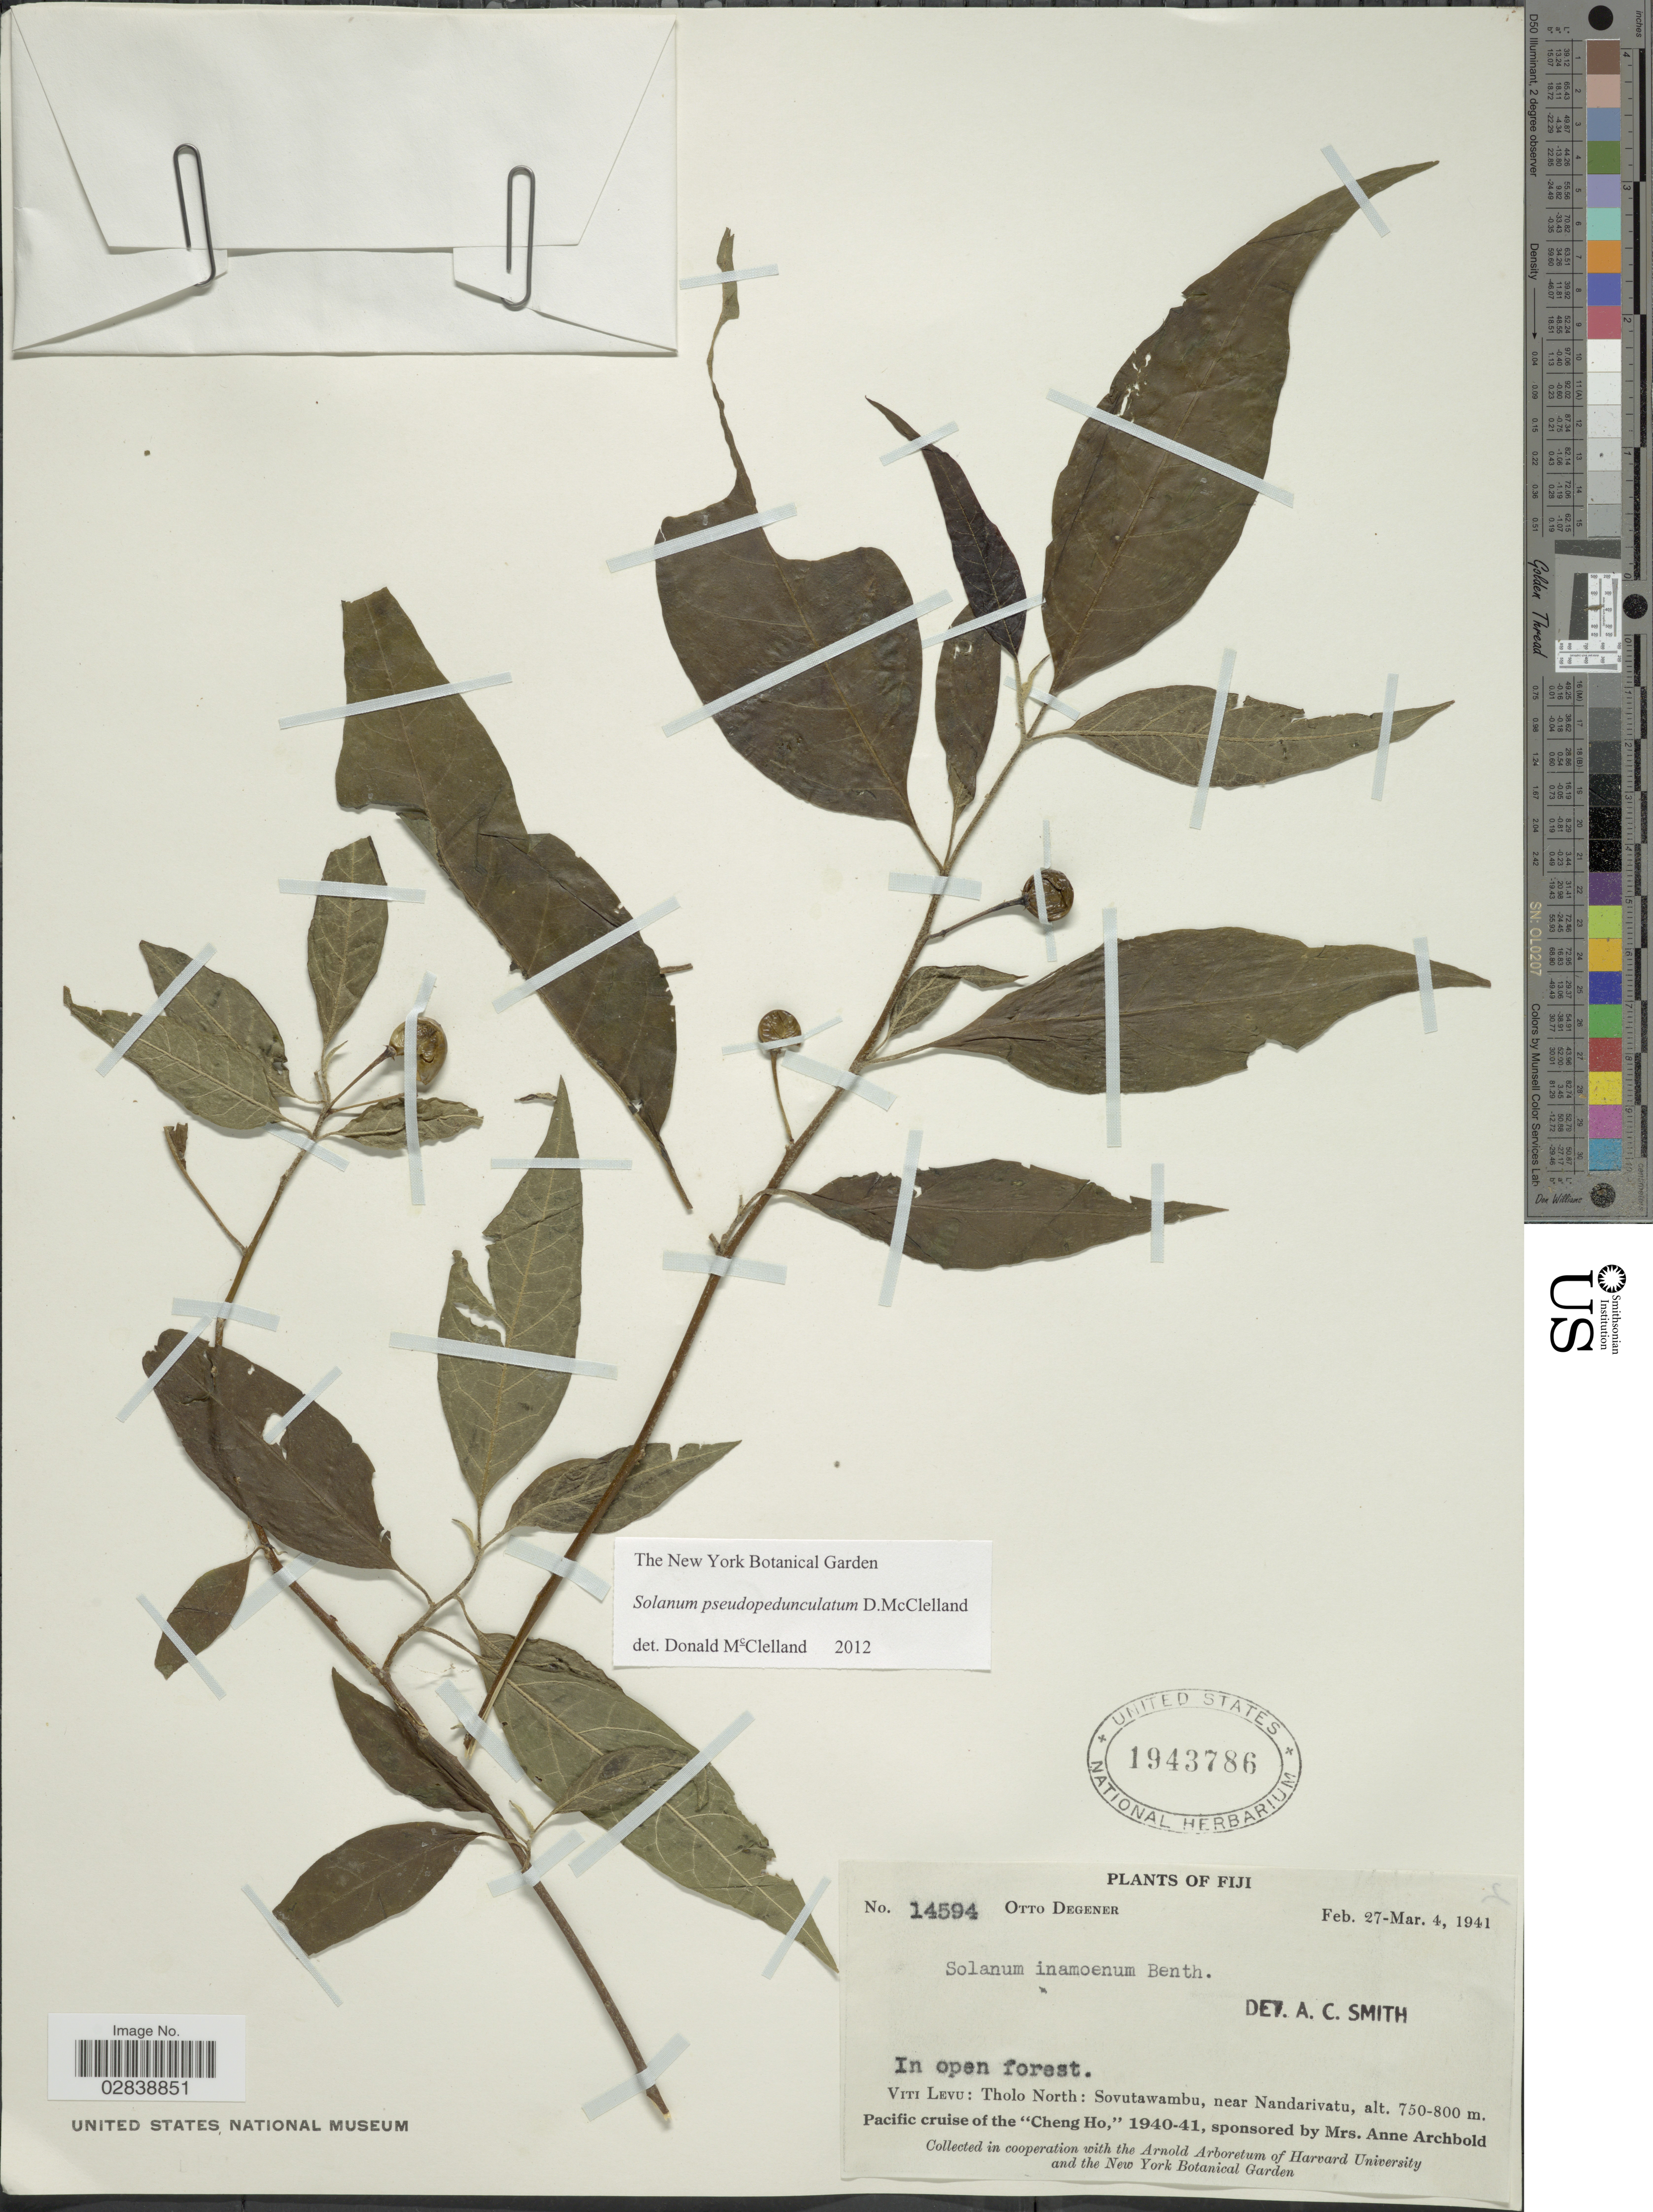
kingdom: Plantae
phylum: Tracheophyta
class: Magnoliopsida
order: Solanales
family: Solanaceae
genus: Solanum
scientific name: Solanum pseudopedunculatum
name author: D.H.R. McClell.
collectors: O. Degener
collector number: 14594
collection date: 1941-02-27/1941-03-04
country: Fiji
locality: Viti Levu: Tholo North: Sovutawambu, near Nandarivatu.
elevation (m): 750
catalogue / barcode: US 1943786